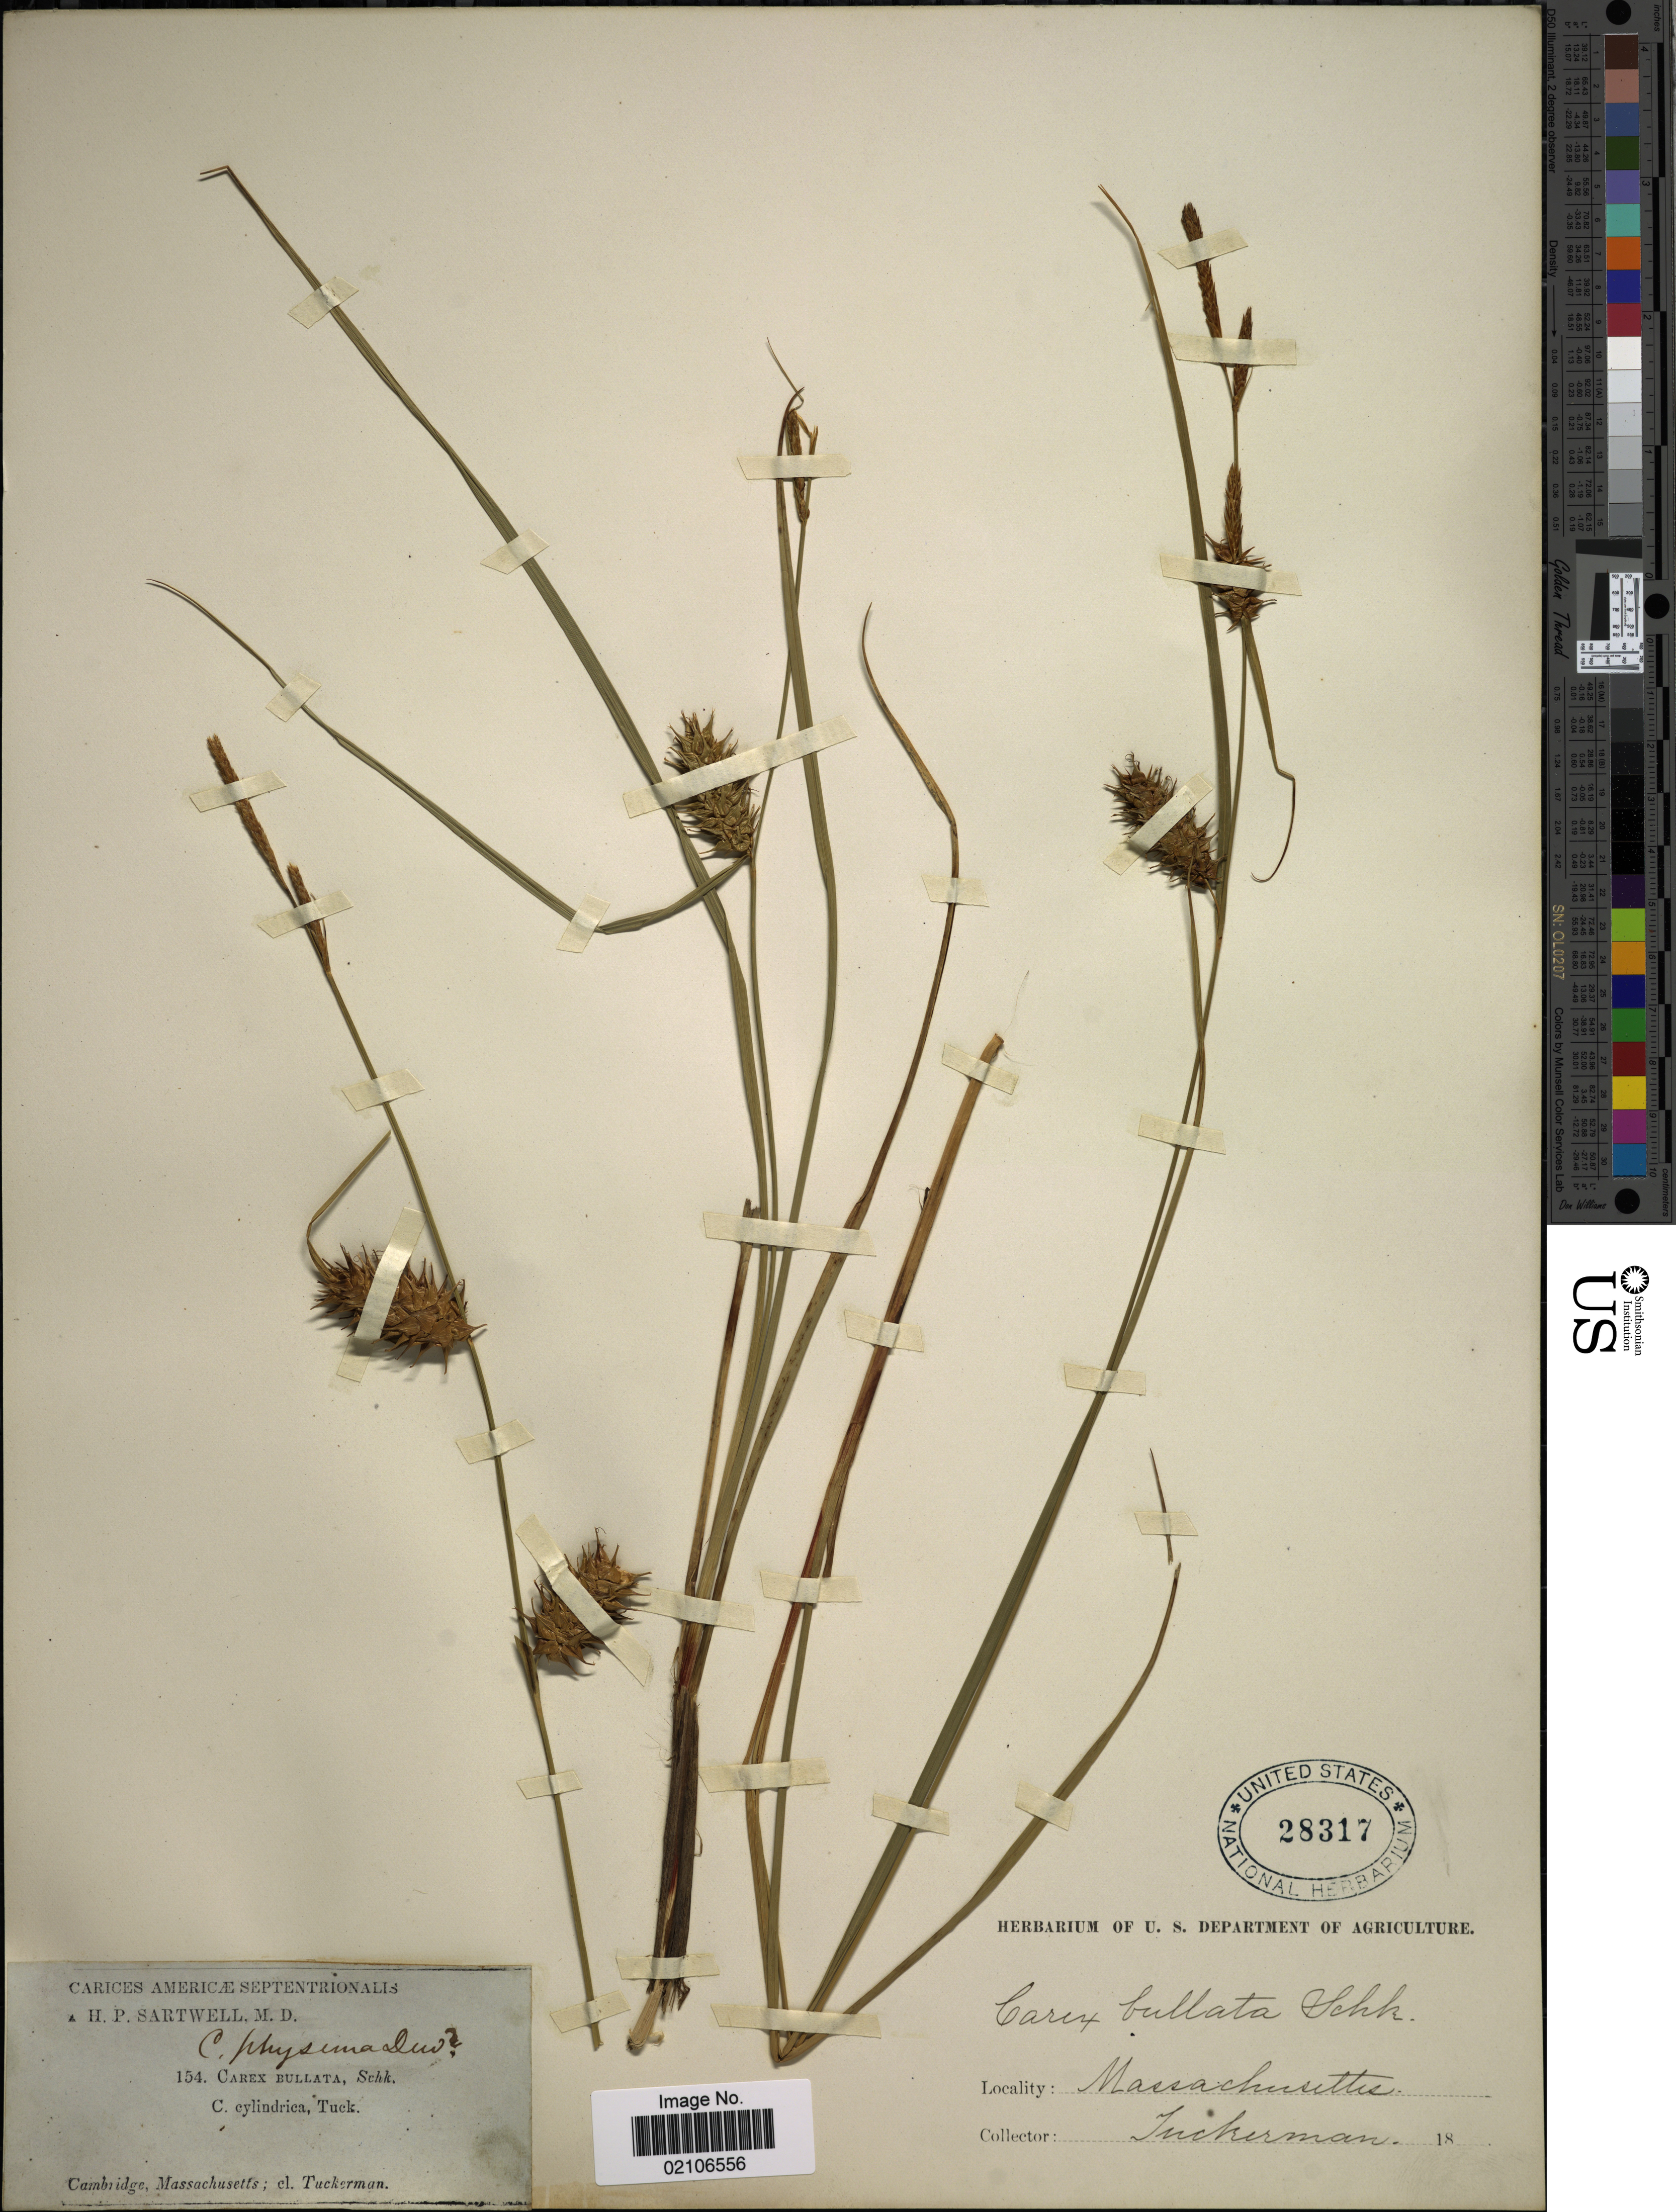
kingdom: Plantae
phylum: Tracheophyta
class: Liliopsida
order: Poales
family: Cyperaceae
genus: Carex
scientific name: Carex bullata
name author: Schkuhr ex Willd.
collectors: -- Tuckerman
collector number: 154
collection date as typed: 18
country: United States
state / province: Massachusetts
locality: Cambridge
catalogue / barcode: US 28317